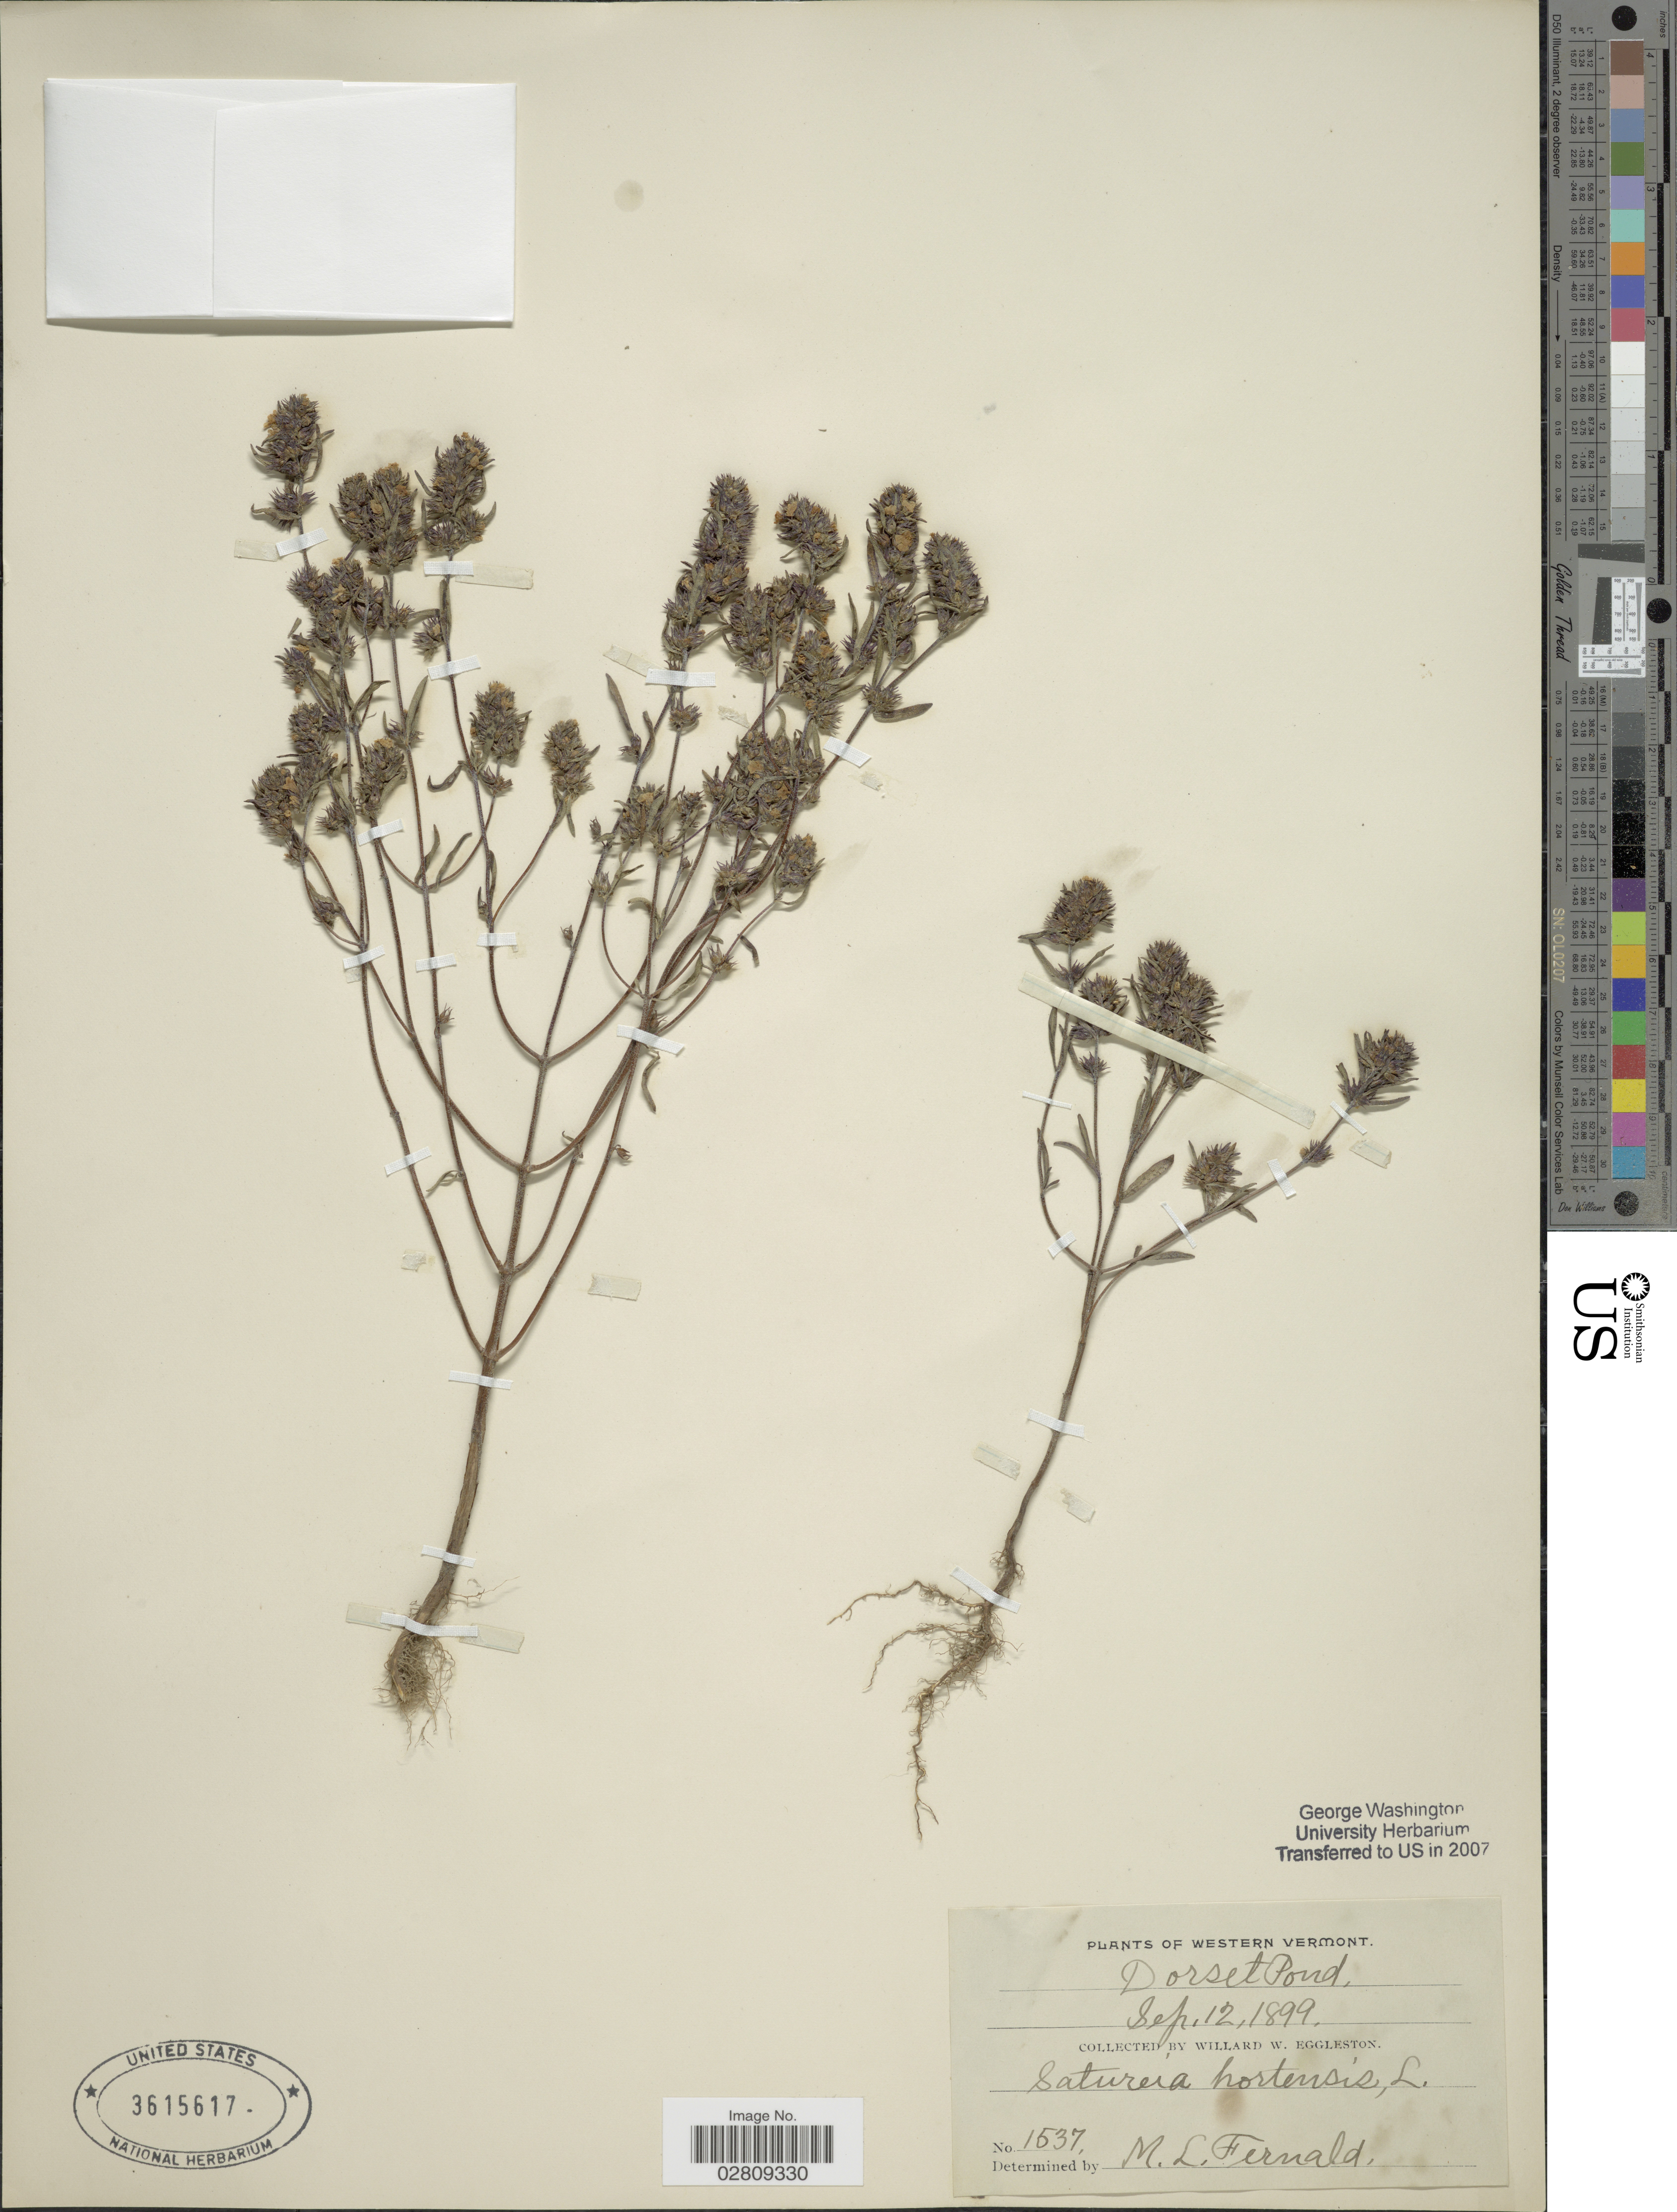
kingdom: Plantae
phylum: Tracheophyta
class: Magnoliopsida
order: Lamiales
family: Lamiaceae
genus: Satureja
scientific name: Satureja hortensis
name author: L.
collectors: W. W. Eggleston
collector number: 1537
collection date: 1899-09-12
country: United States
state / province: Vermont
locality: Western Vemont, Dorset Pond.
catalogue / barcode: US 3615617